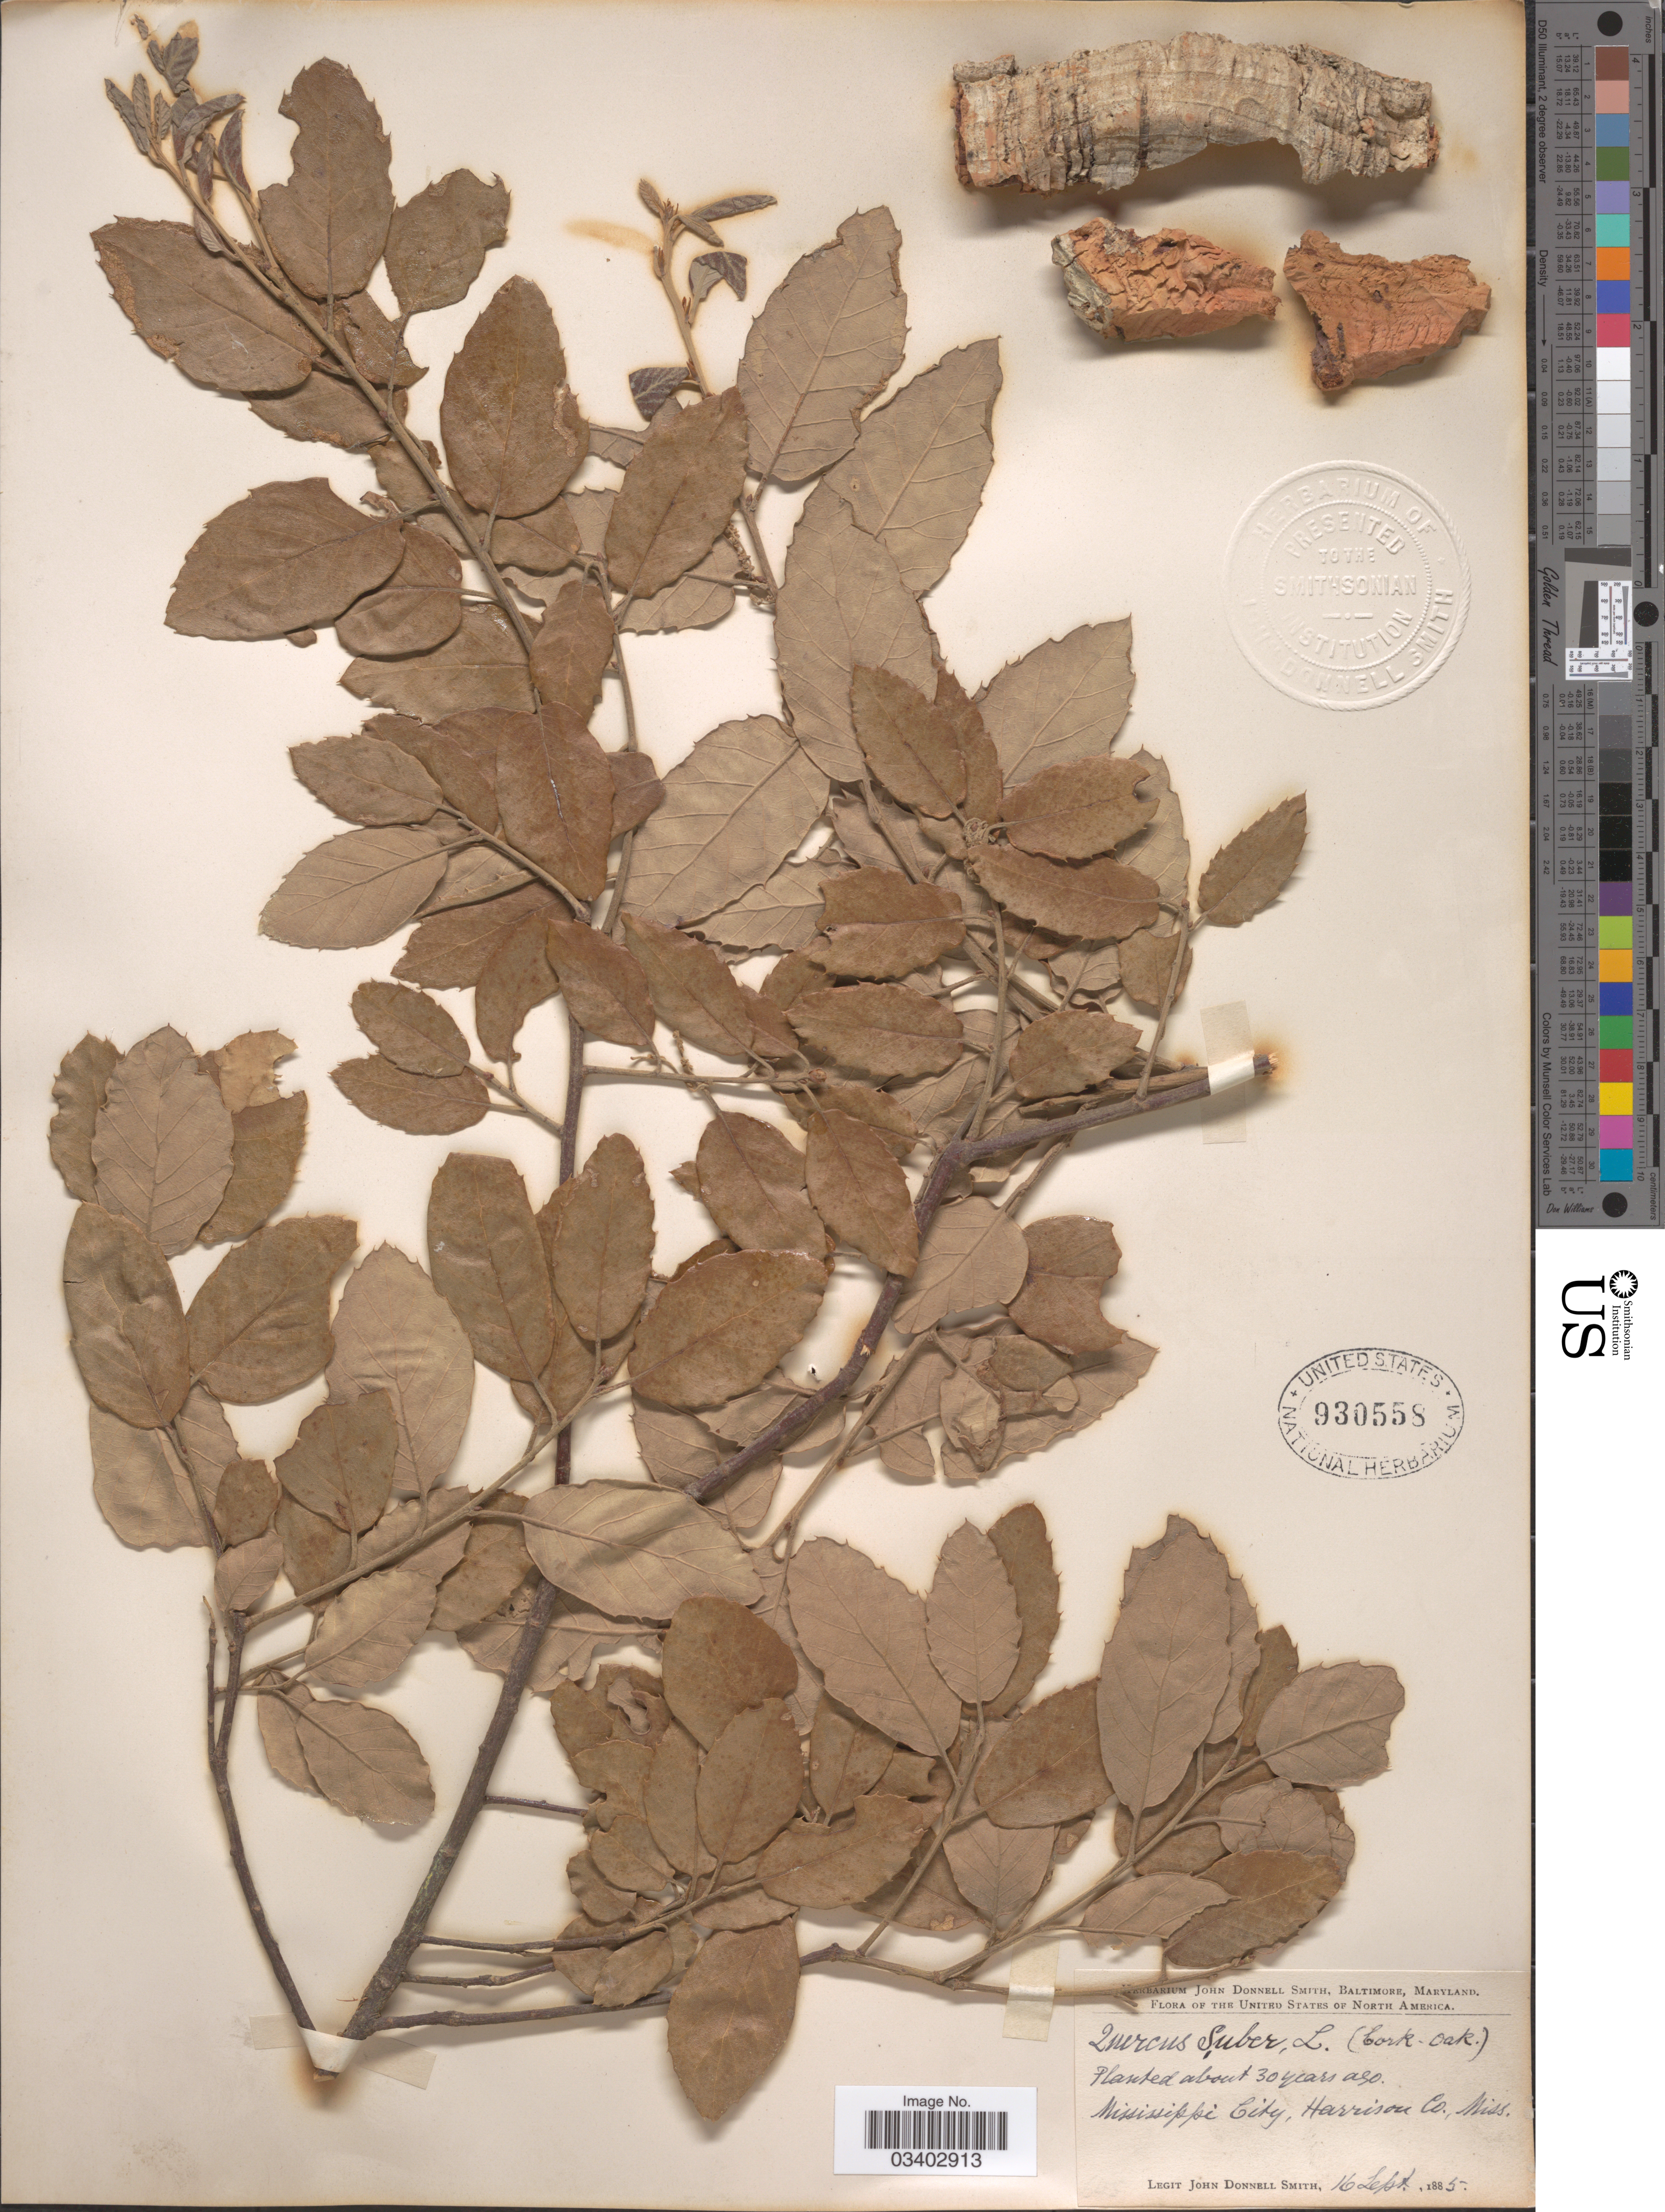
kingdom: Plantae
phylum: Tracheophyta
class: Magnoliopsida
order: Fagales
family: Fagaceae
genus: Quercus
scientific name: Quercus suber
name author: L.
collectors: J. Donnell Smith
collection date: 1885-09-16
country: United States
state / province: Mississippi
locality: Mississippi City, Harrison Co.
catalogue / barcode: US 930558